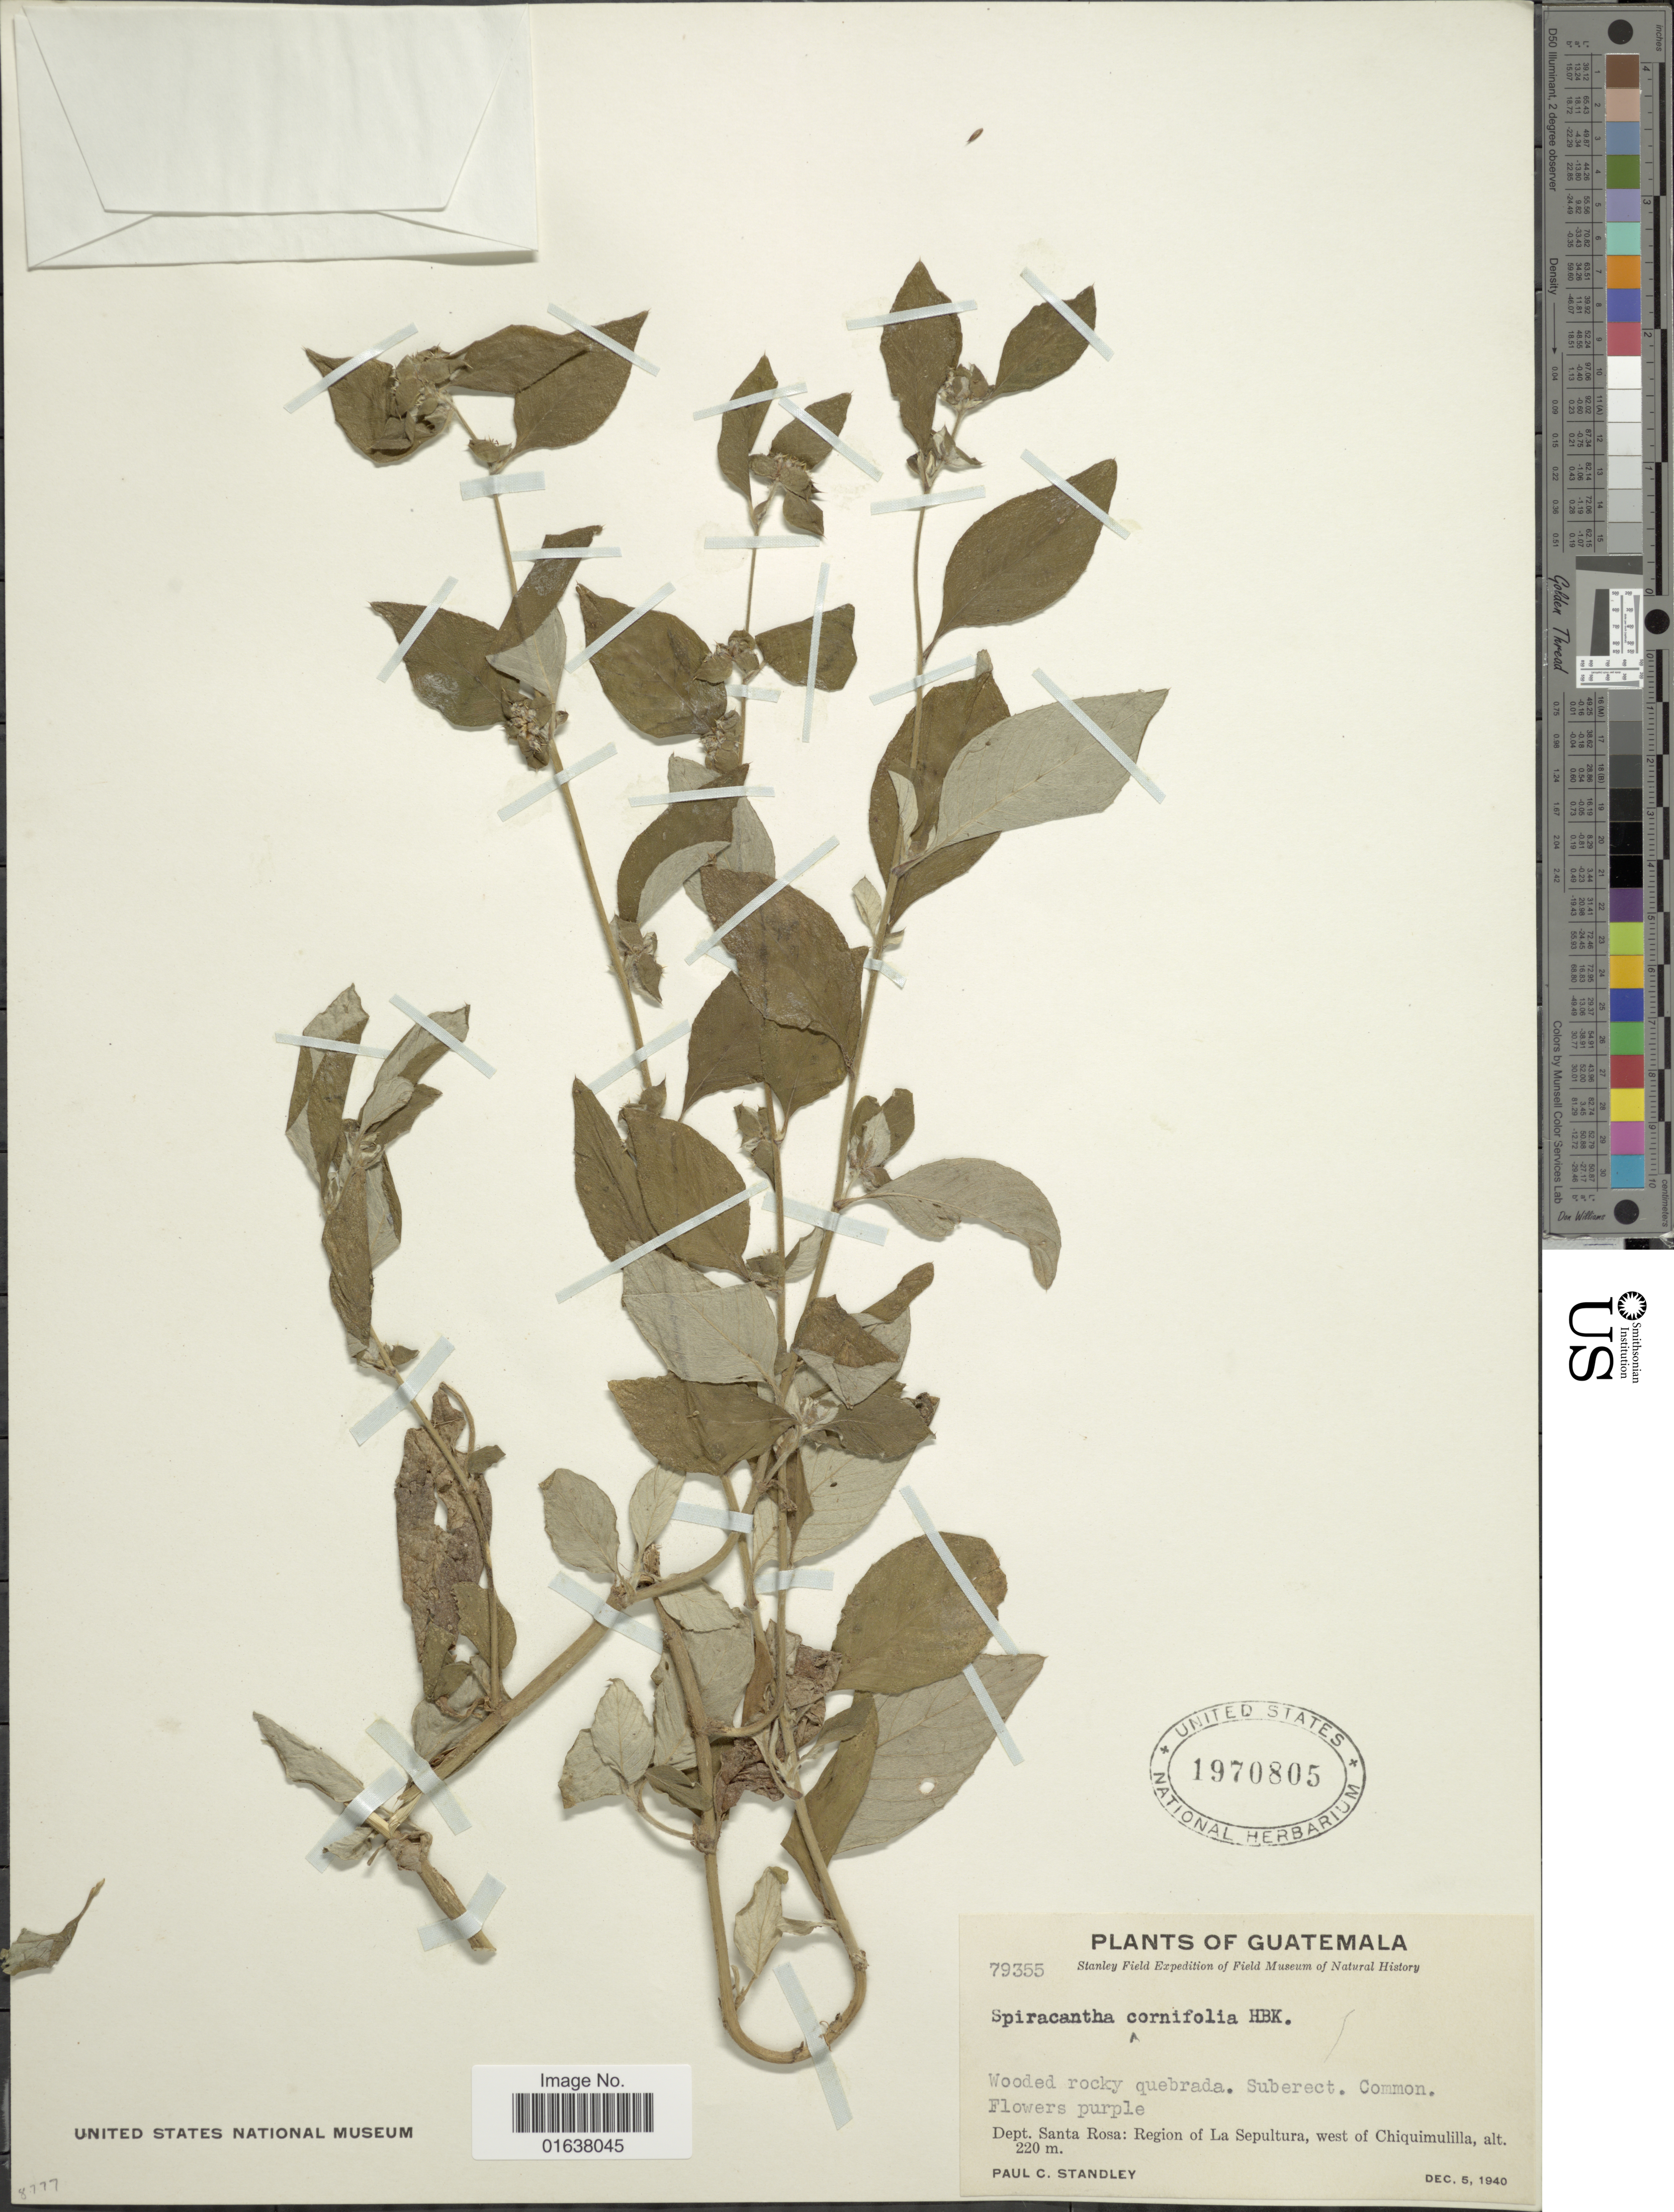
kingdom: Plantae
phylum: Tracheophyta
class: Magnoliopsida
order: Asterales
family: Asteraceae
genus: Spiracantha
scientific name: Spiracantha cornifolia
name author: Kunth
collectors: P. C. Standley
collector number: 79355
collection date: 1940-12-05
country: Guatemala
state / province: Santa Rosa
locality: Region of La Sepultura, west of Chiquimulilla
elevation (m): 220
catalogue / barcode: US 1970805